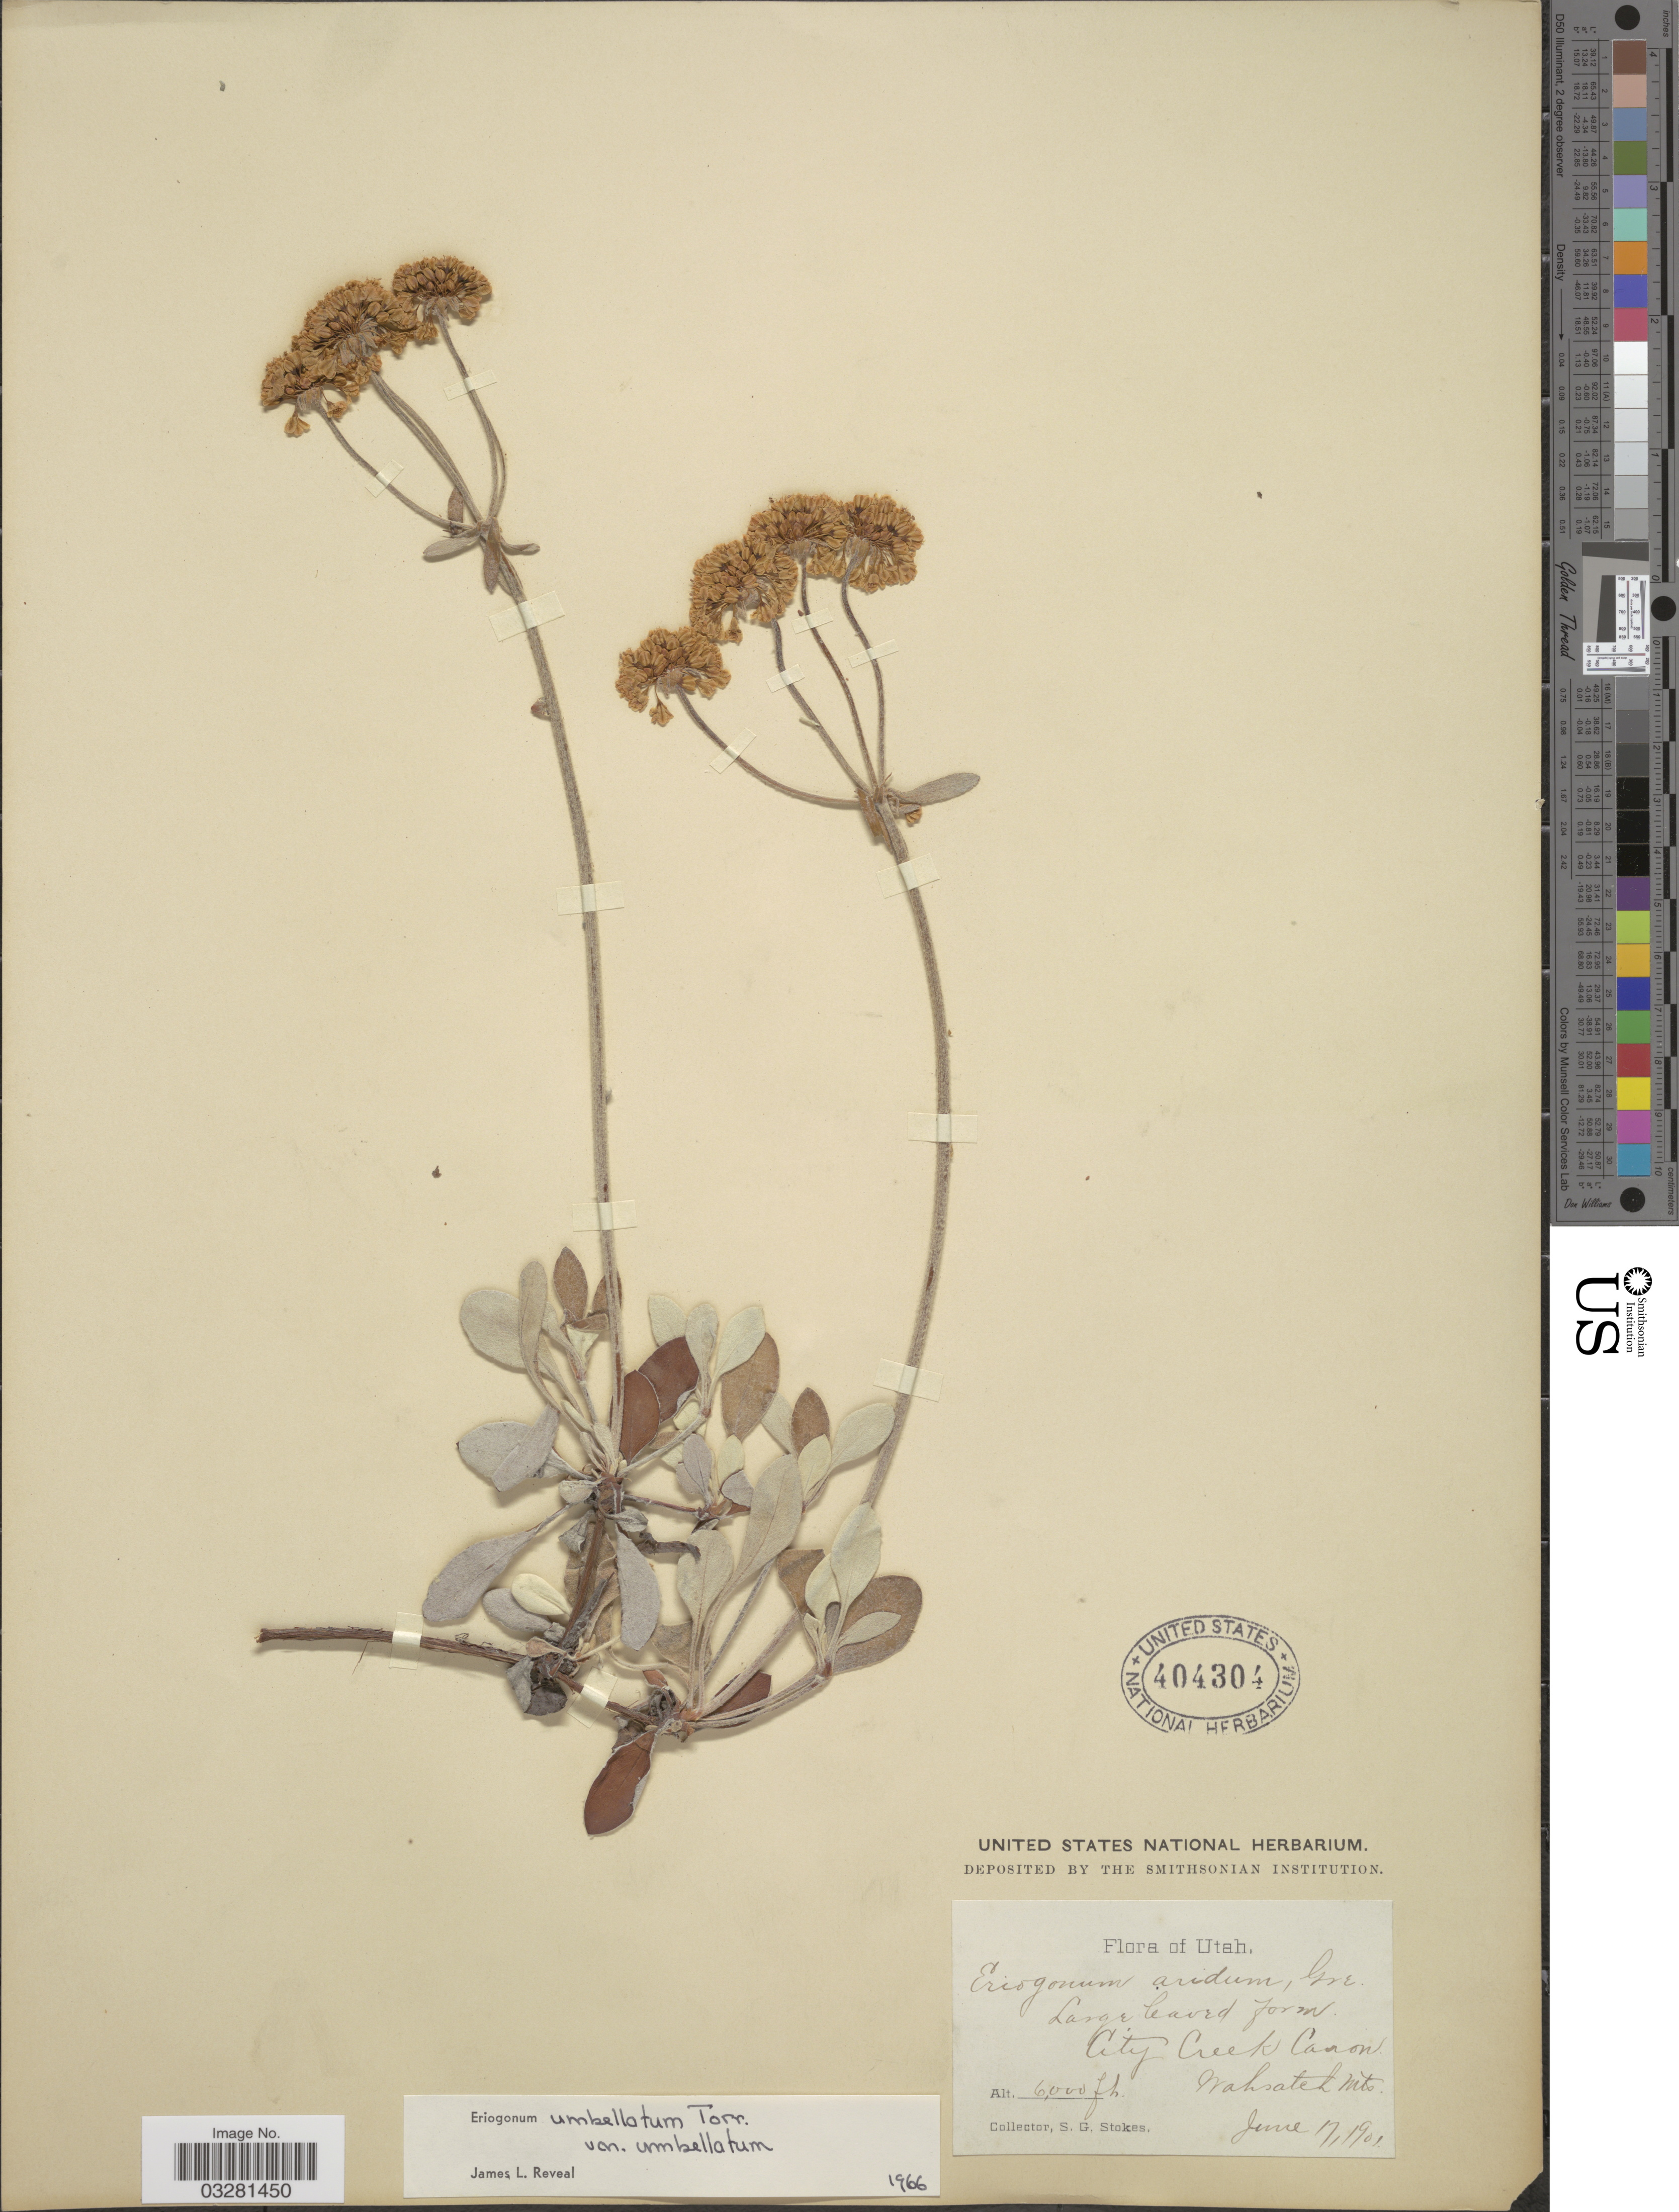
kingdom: Plantae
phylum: Tracheophyta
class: Magnoliopsida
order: Caryophyllales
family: Polygonaceae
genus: Eriogonum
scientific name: Eriogonum umbellatum var. umbellatum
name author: Torr.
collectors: S. G. Stokes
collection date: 1901-06-17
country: United States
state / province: Utah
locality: City Creek Canon. Wahsatch Mts.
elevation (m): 1829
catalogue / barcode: US 404304